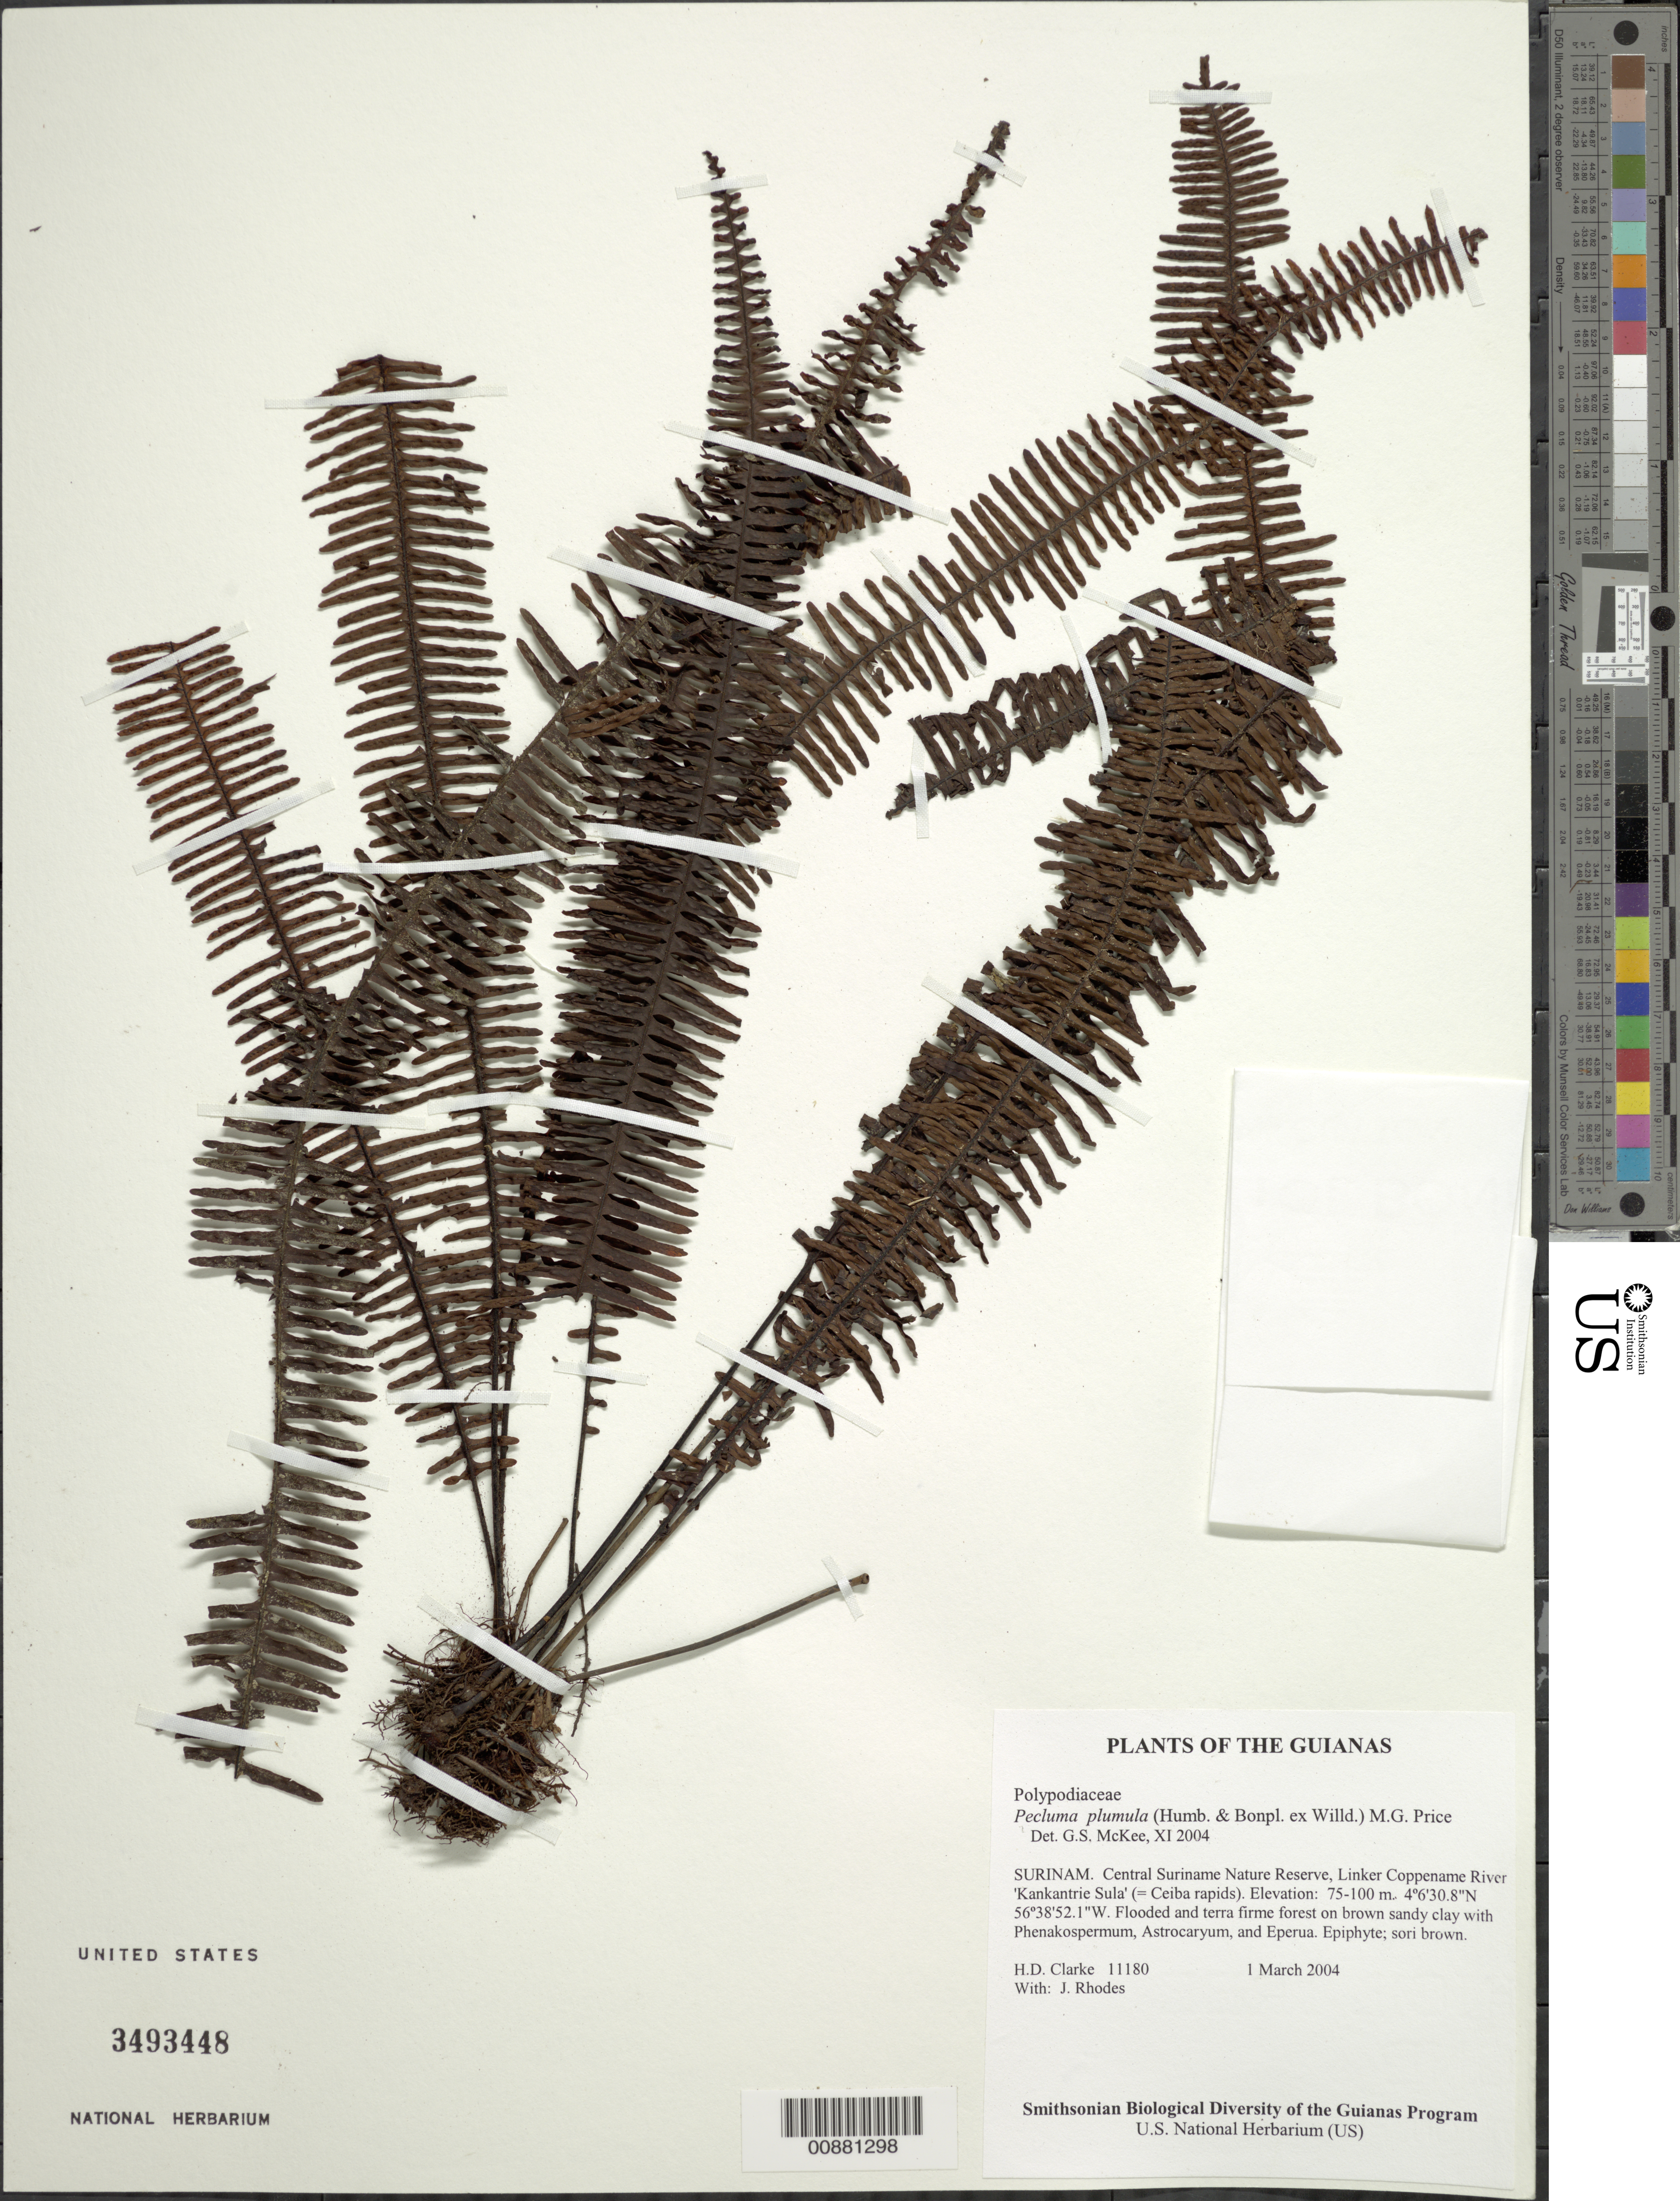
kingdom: Plantae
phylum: Tracheophyta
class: Polypodiopsida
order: Polypodiales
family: Polypodiaceae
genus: Pecluma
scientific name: Pecluma plumula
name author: (Humb. & Bonpl. ex Willd.) M.G. Price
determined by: McKee, G. S., (US), NMNH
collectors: H. D. Clarke & J. Rhodes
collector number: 11180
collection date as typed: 1 March 2004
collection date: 2004-03-01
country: Suriname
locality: Central Suriname Nature Reserve, Linker Coppename River 'Kankantrie Sula' (= Ceiba rapids)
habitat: Flooded and terra firme forest on brown sandy clay with Phenakospermum, Astrocaryum, and Eperua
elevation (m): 75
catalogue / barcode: US 3493448